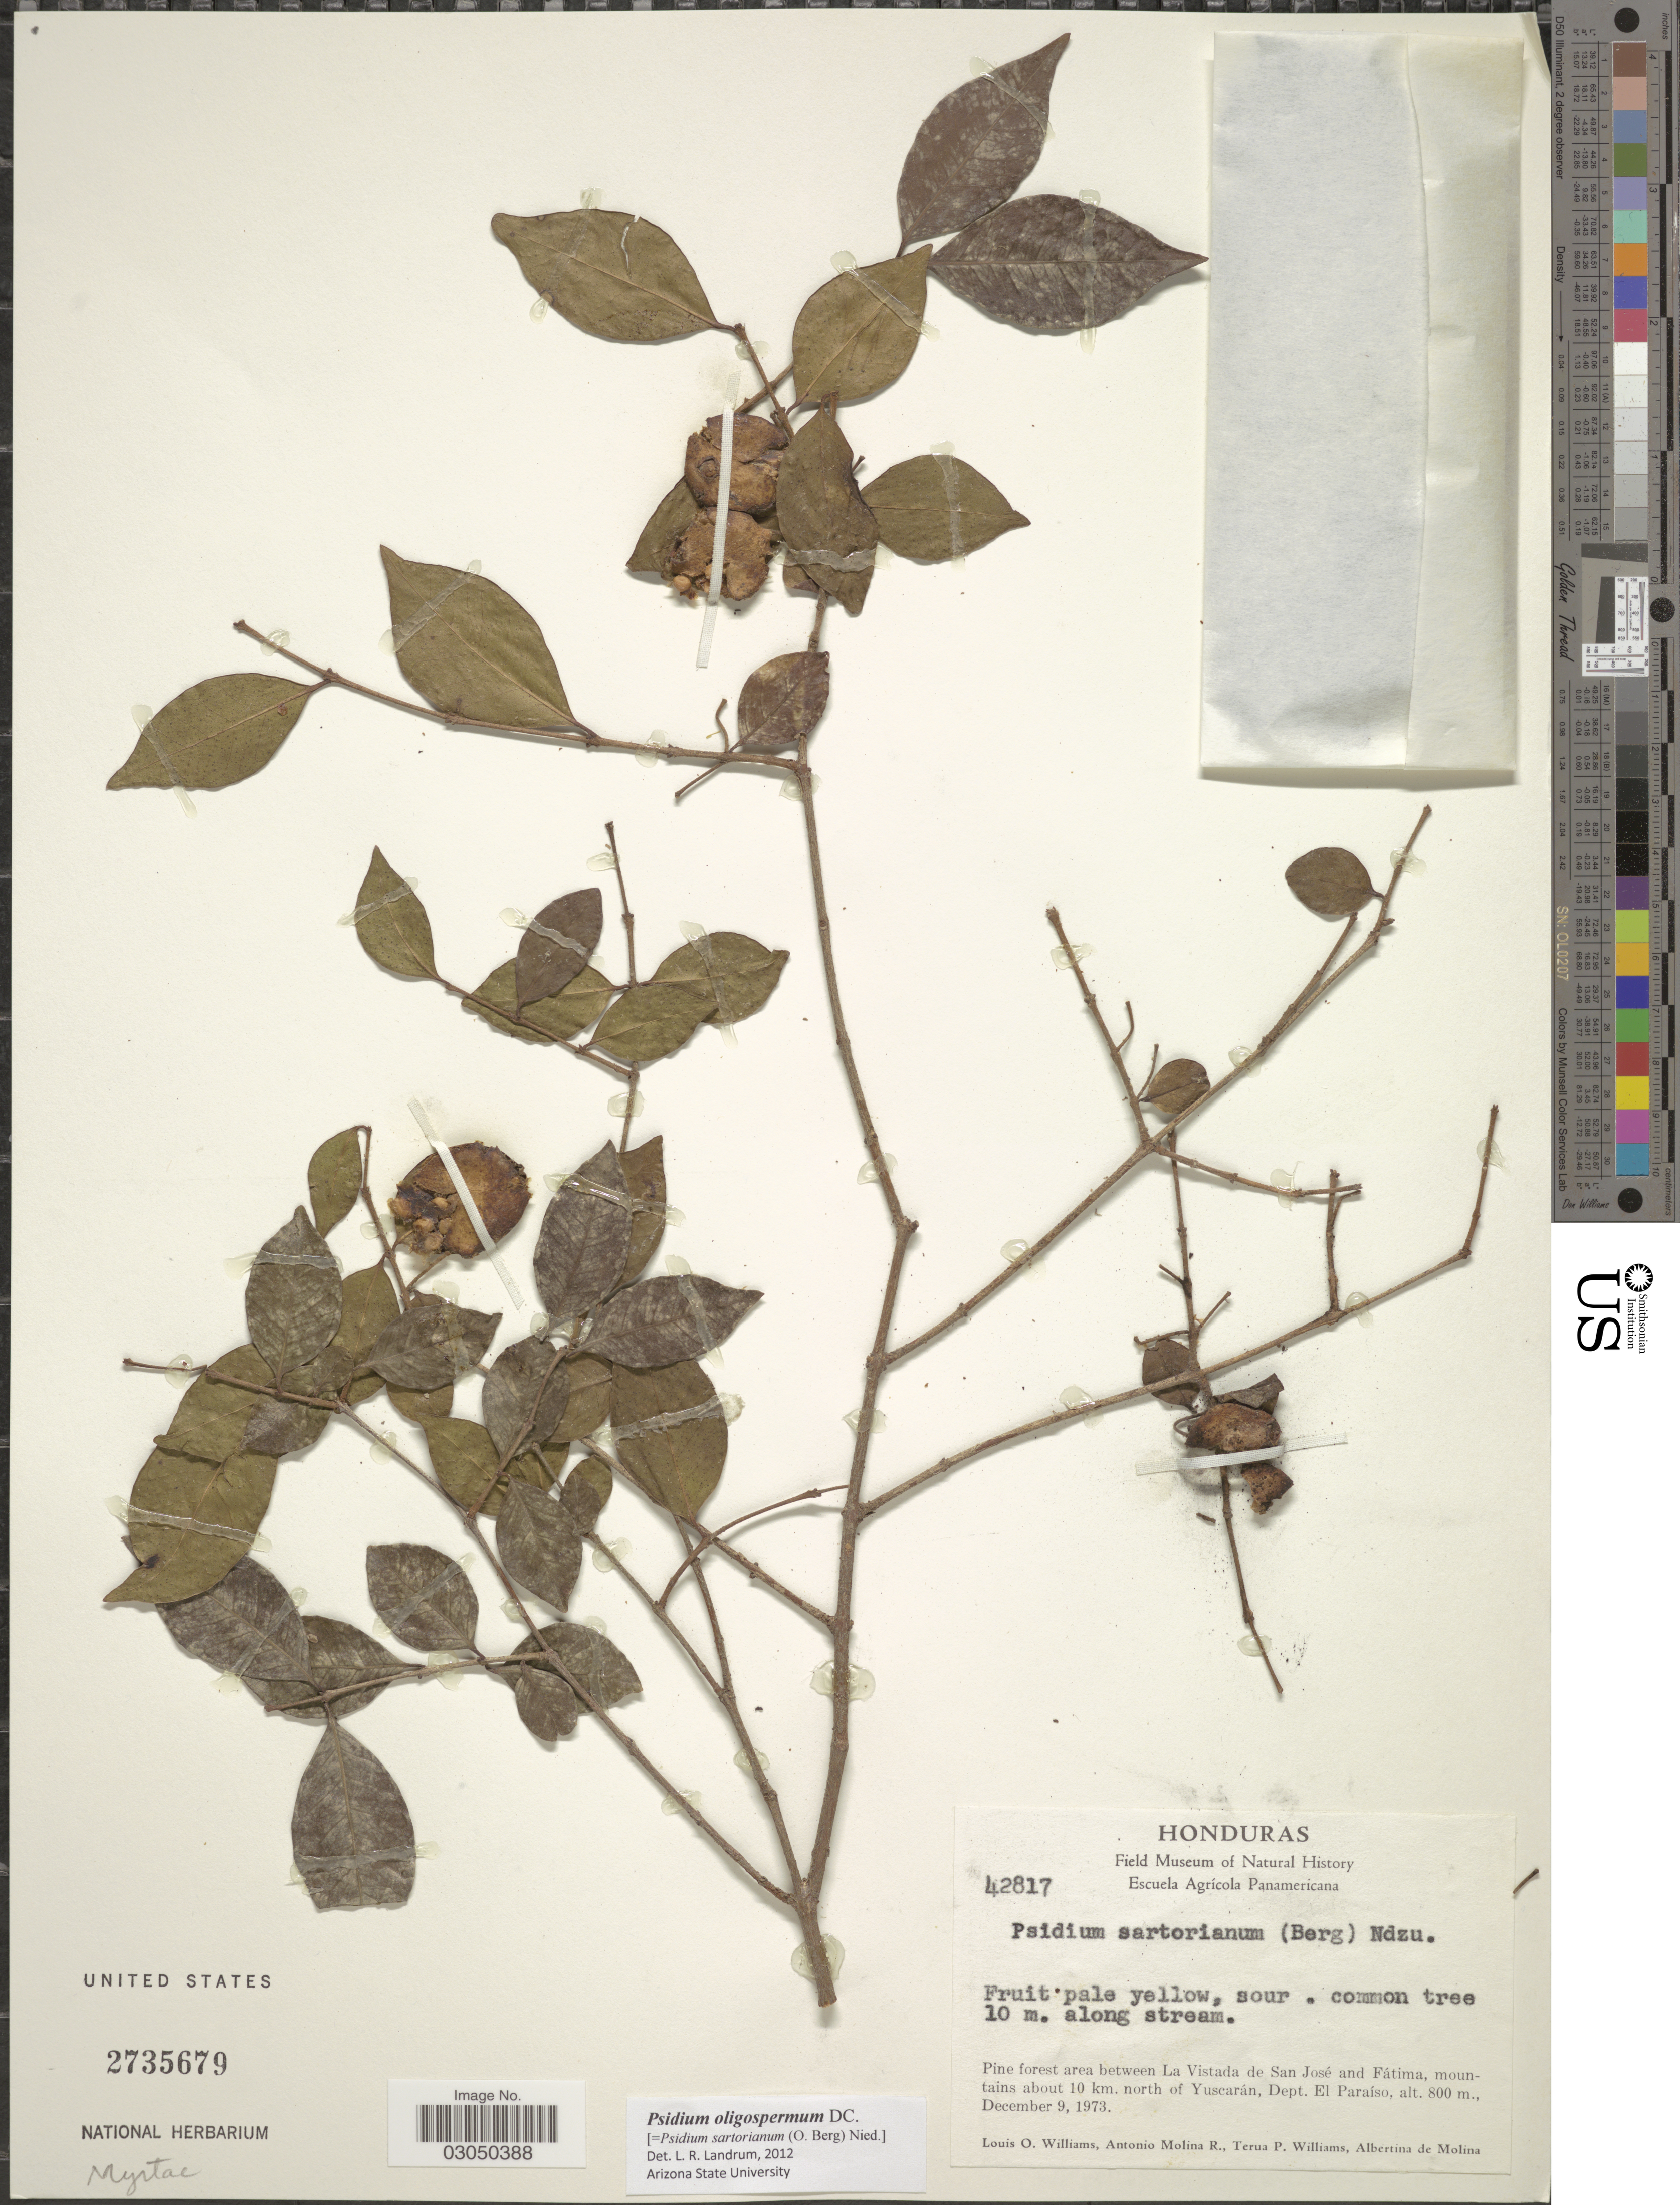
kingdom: Plantae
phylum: Tracheophyta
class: Magnoliopsida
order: Myrtales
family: Myrtaceae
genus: Psidium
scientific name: Psidium oligospermum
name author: Mart. ex DC.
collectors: L. O. Williams, A. Molina R., T. Williams & A. R. Molina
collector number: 42817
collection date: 1973-12-09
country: Honduras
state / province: El Paraíso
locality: Pine forest area between La Vistada de San José and Fátima, mountains about 10 km. north of Yuscarán, Dept. El Paraíso.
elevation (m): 800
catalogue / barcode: US 2735679